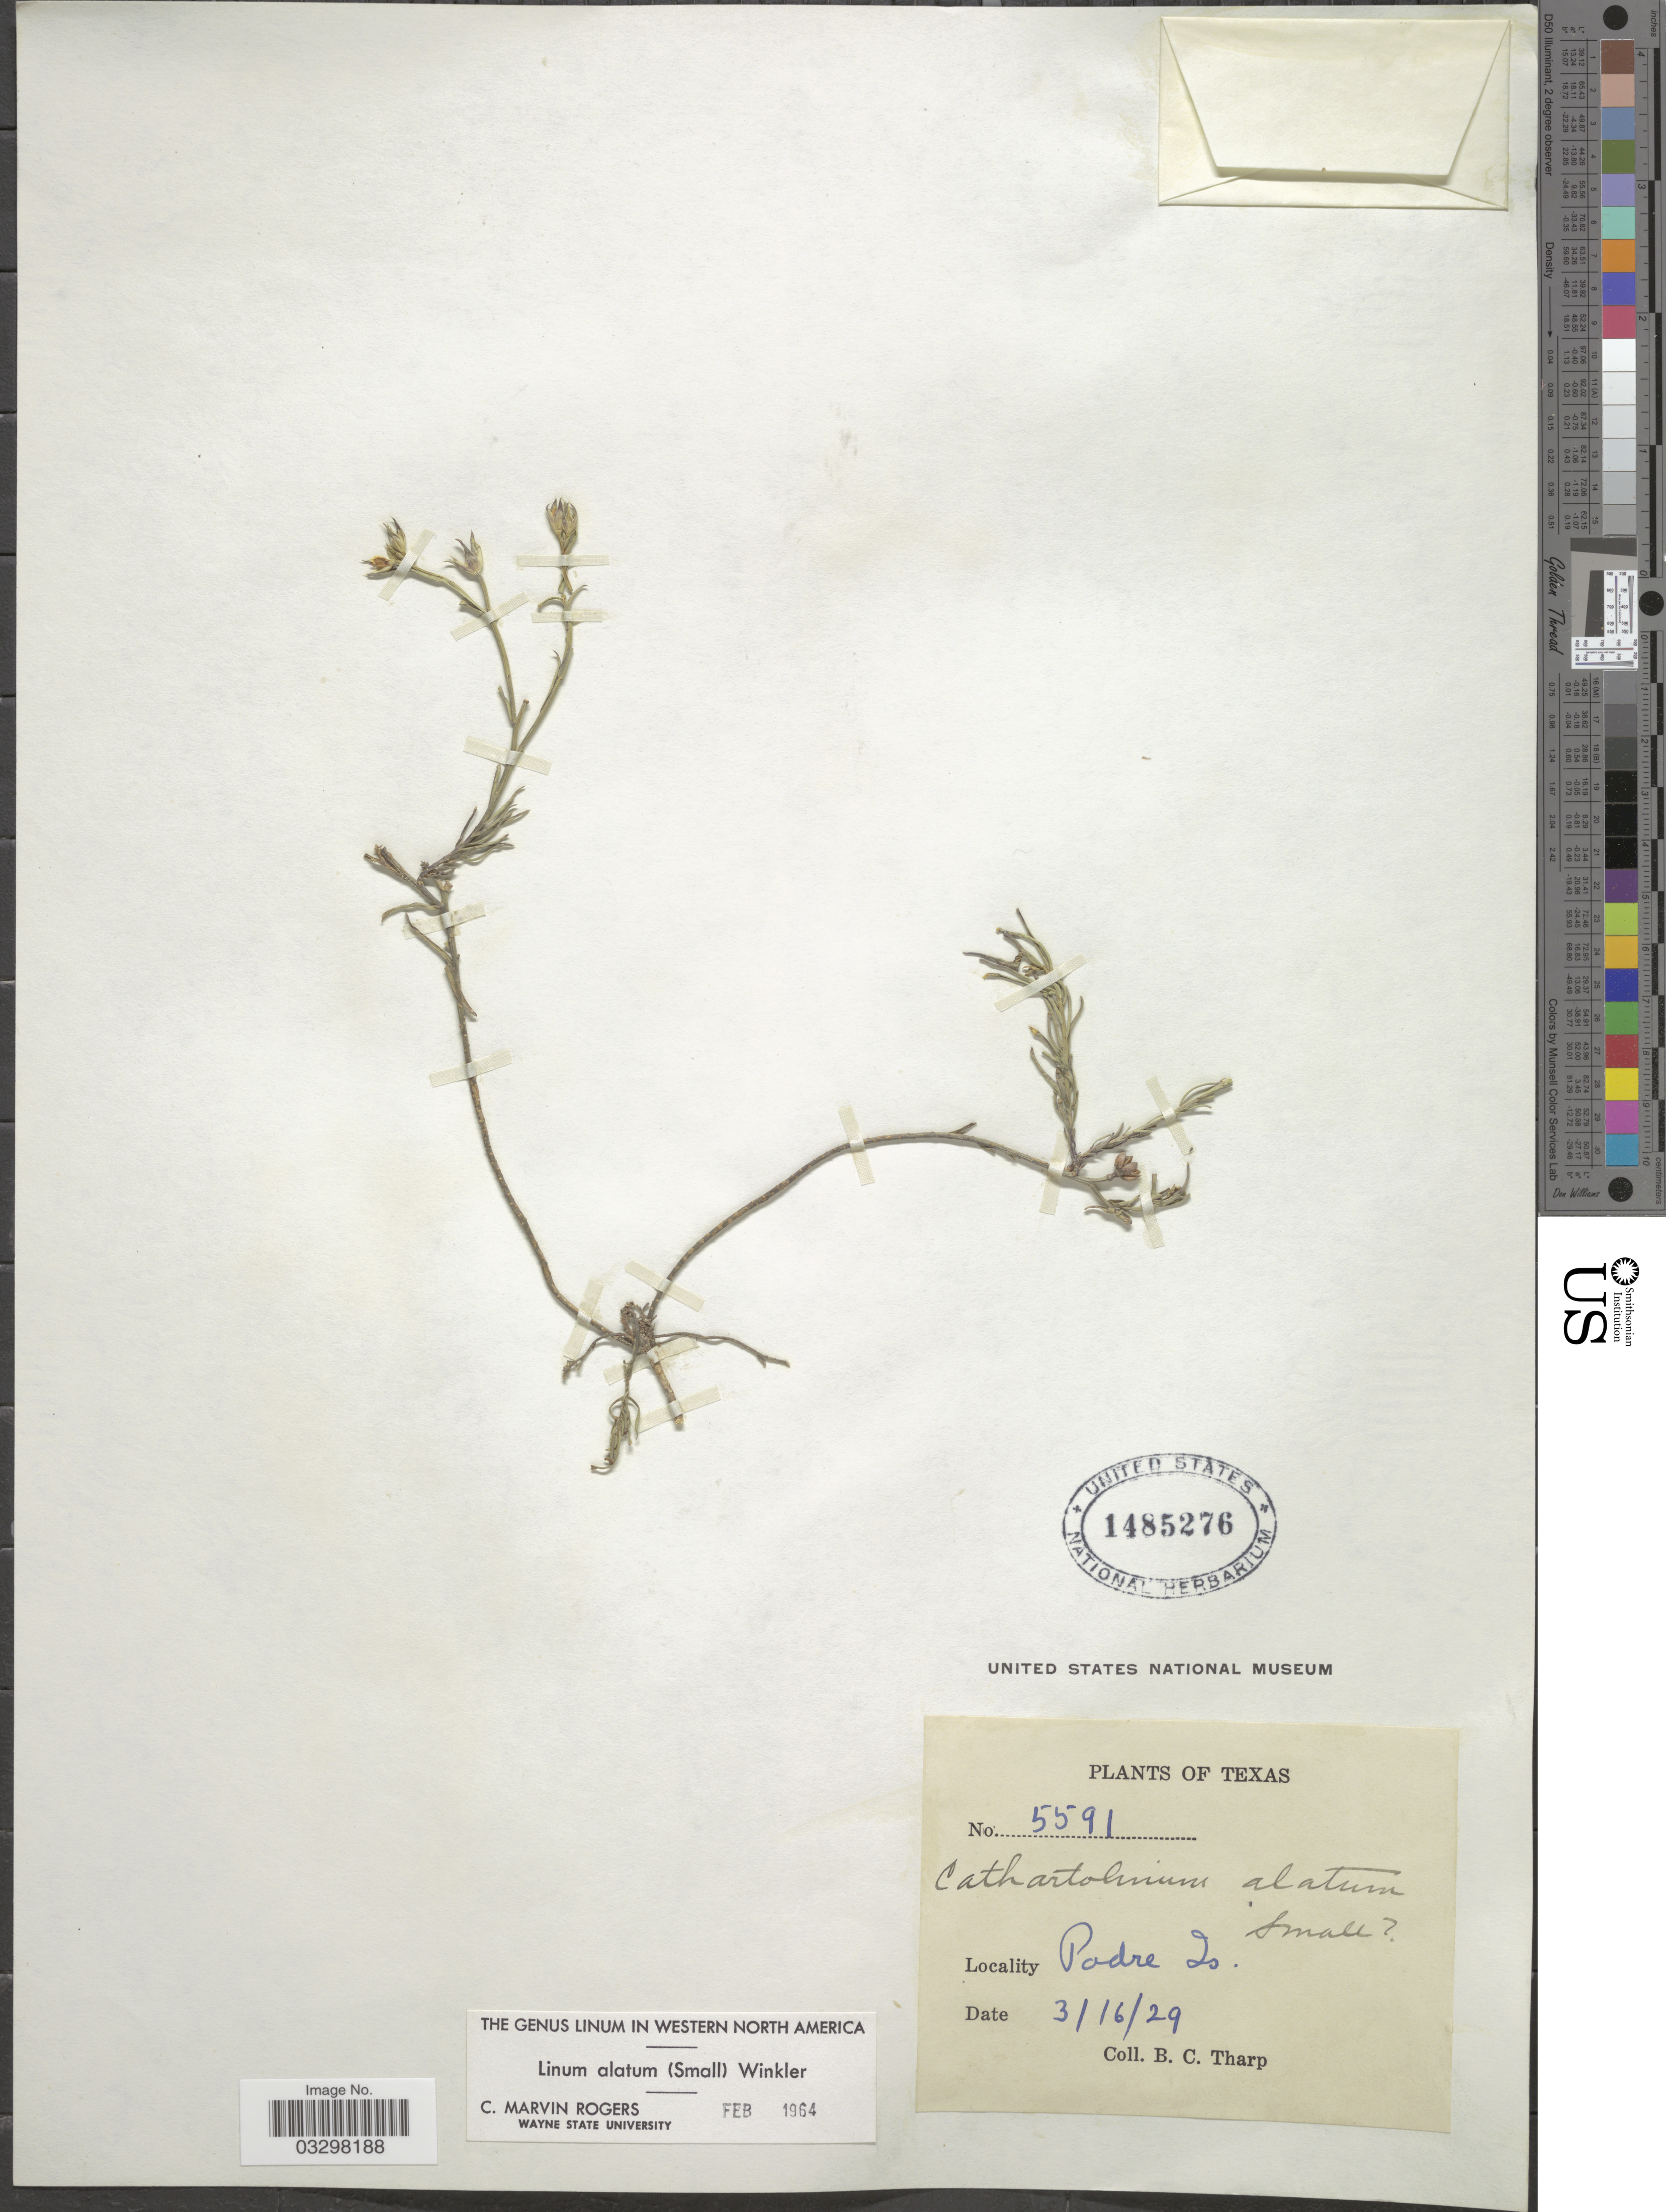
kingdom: Plantae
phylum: Tracheophyta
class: Magnoliopsida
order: Malpighiales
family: Linaceae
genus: Linum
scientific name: Linum alatum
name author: (Small) H.J.P. Winkl.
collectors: B. C. Tharp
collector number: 5591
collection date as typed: Transcribed d/m/y: 16/3/29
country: United States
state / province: Texas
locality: Padre Is.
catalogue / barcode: US 1485276